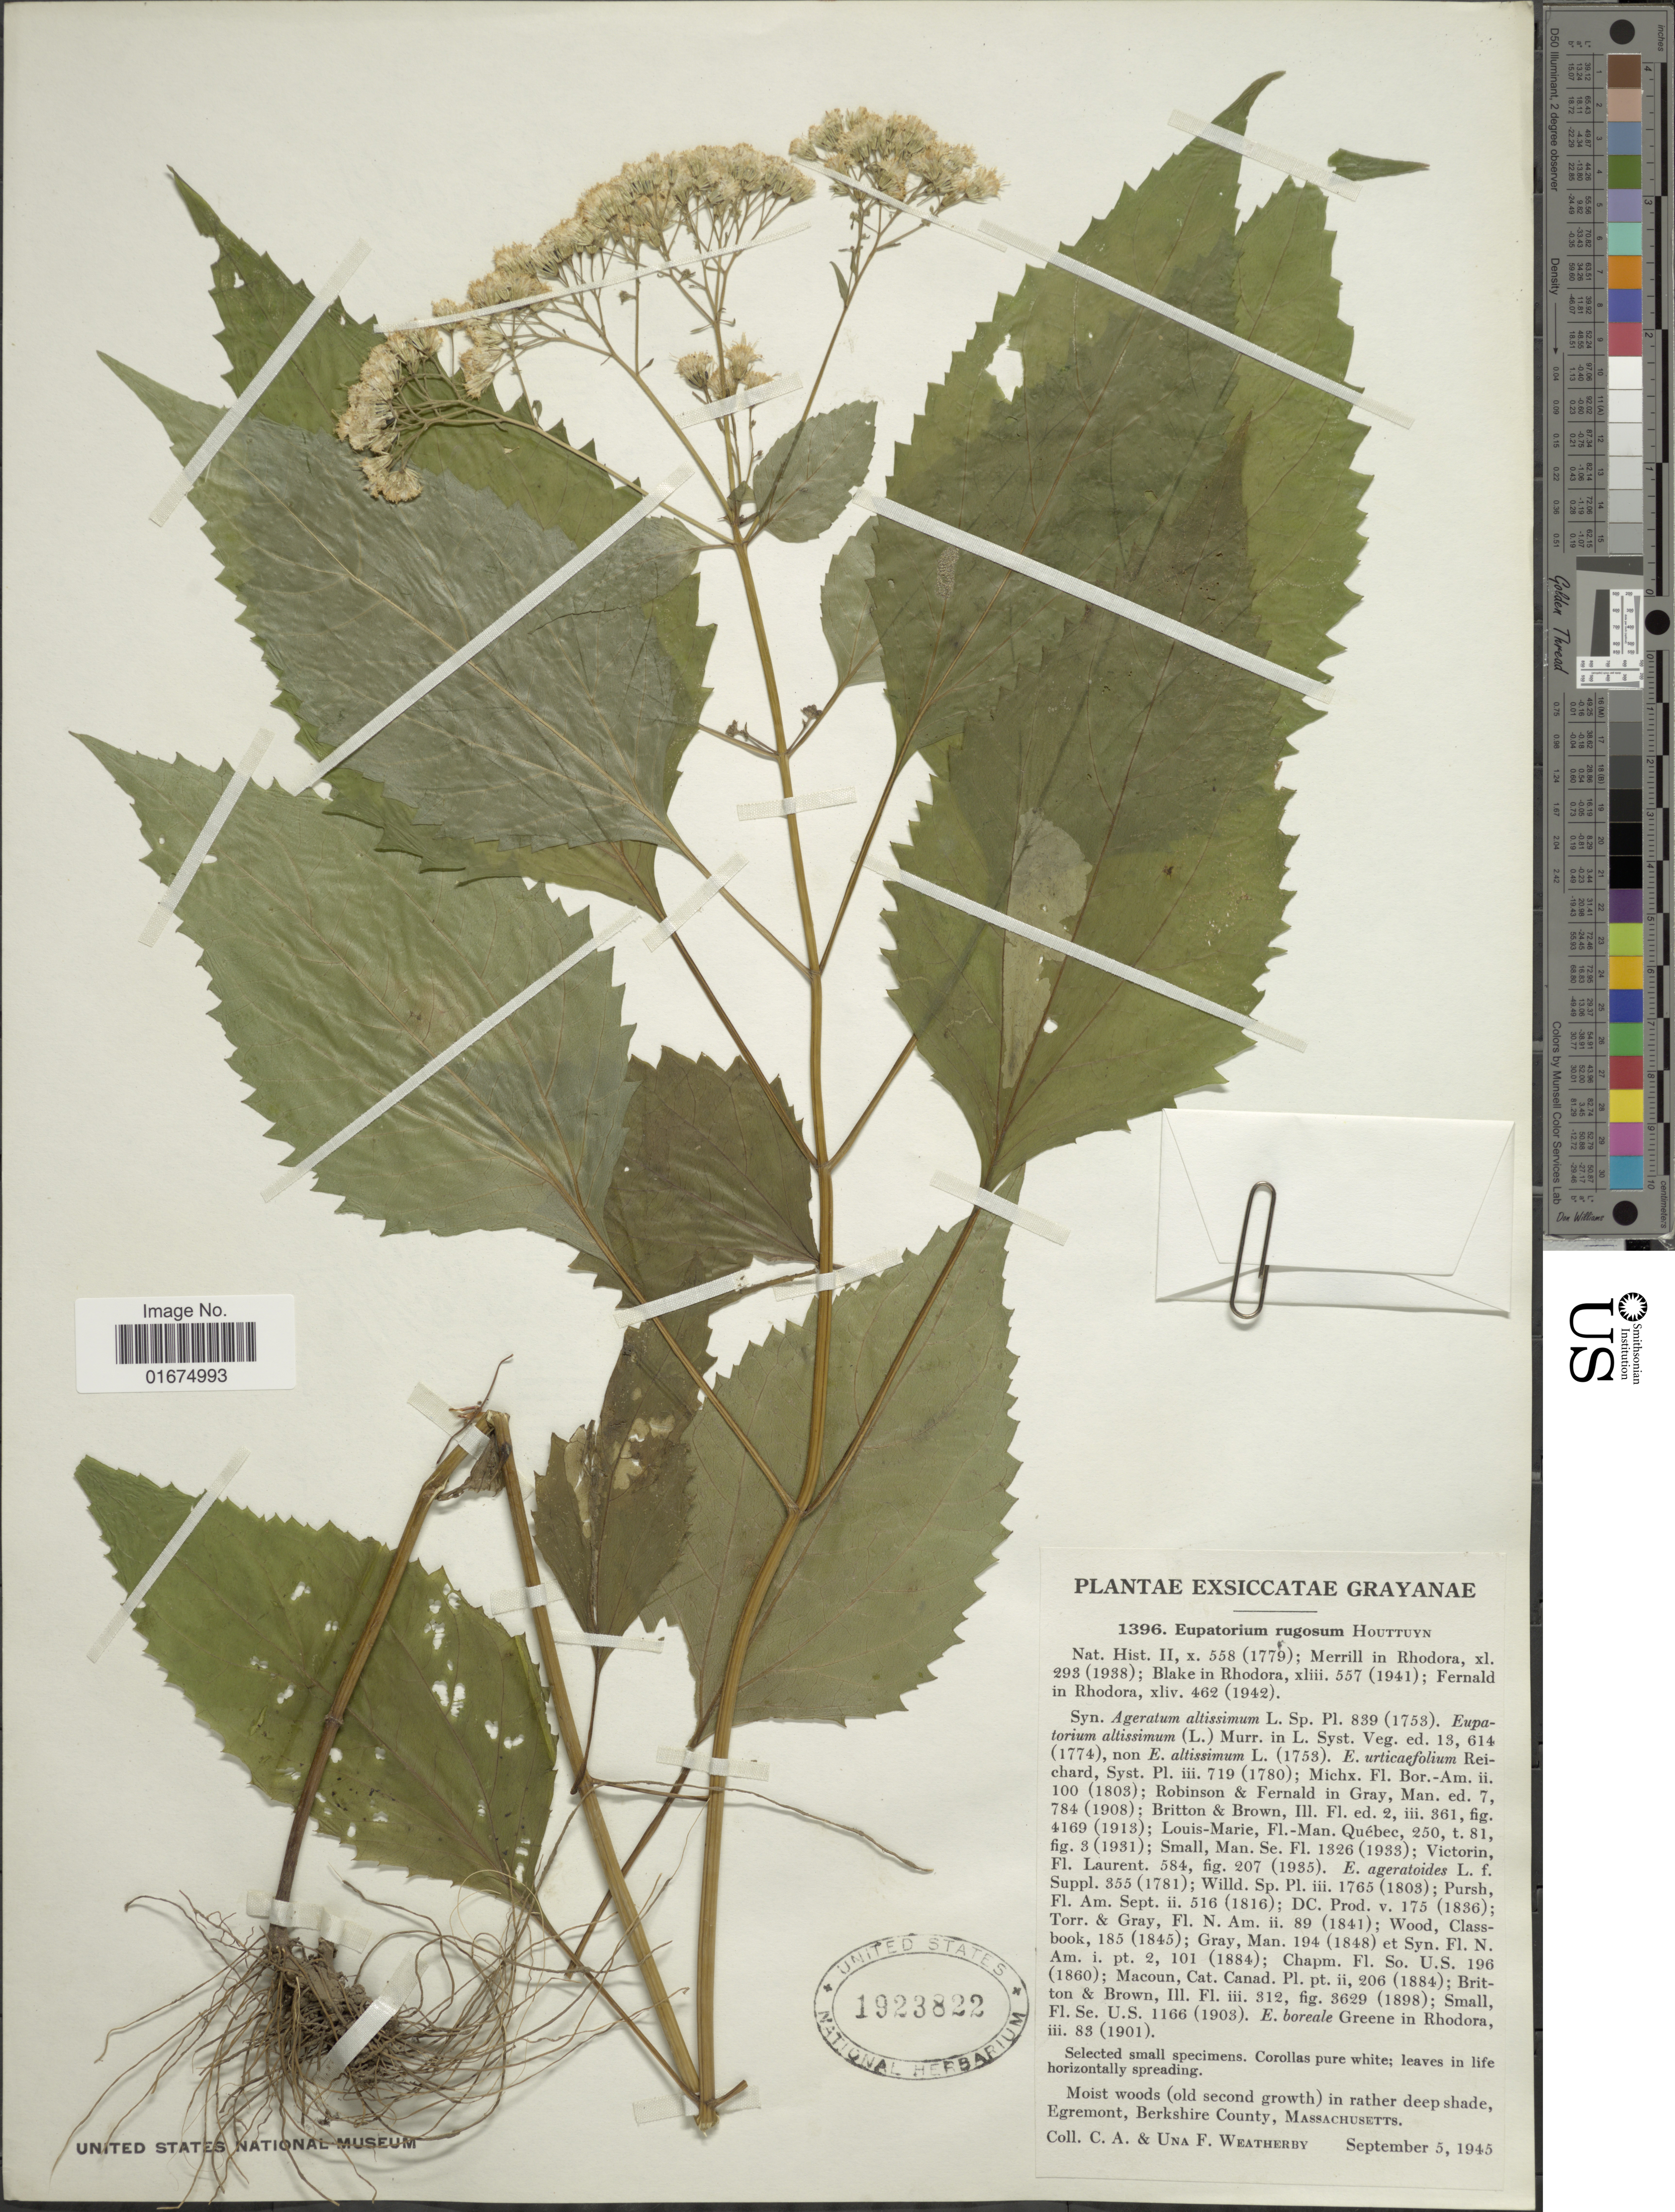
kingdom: Plantae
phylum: Tracheophyta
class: Magnoliopsida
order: Asterales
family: Asteraceae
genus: Ageratina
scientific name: Ageratina altissima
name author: (L.) R.M. King & H. Rob.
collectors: C. A. Weatherby & U. Weatherby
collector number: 1396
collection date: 1945-09-05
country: United States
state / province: Massachusetts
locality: Moist woods (old seconth growth) in rather deep shade, Egremont, Berkshire County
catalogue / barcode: US 1923822